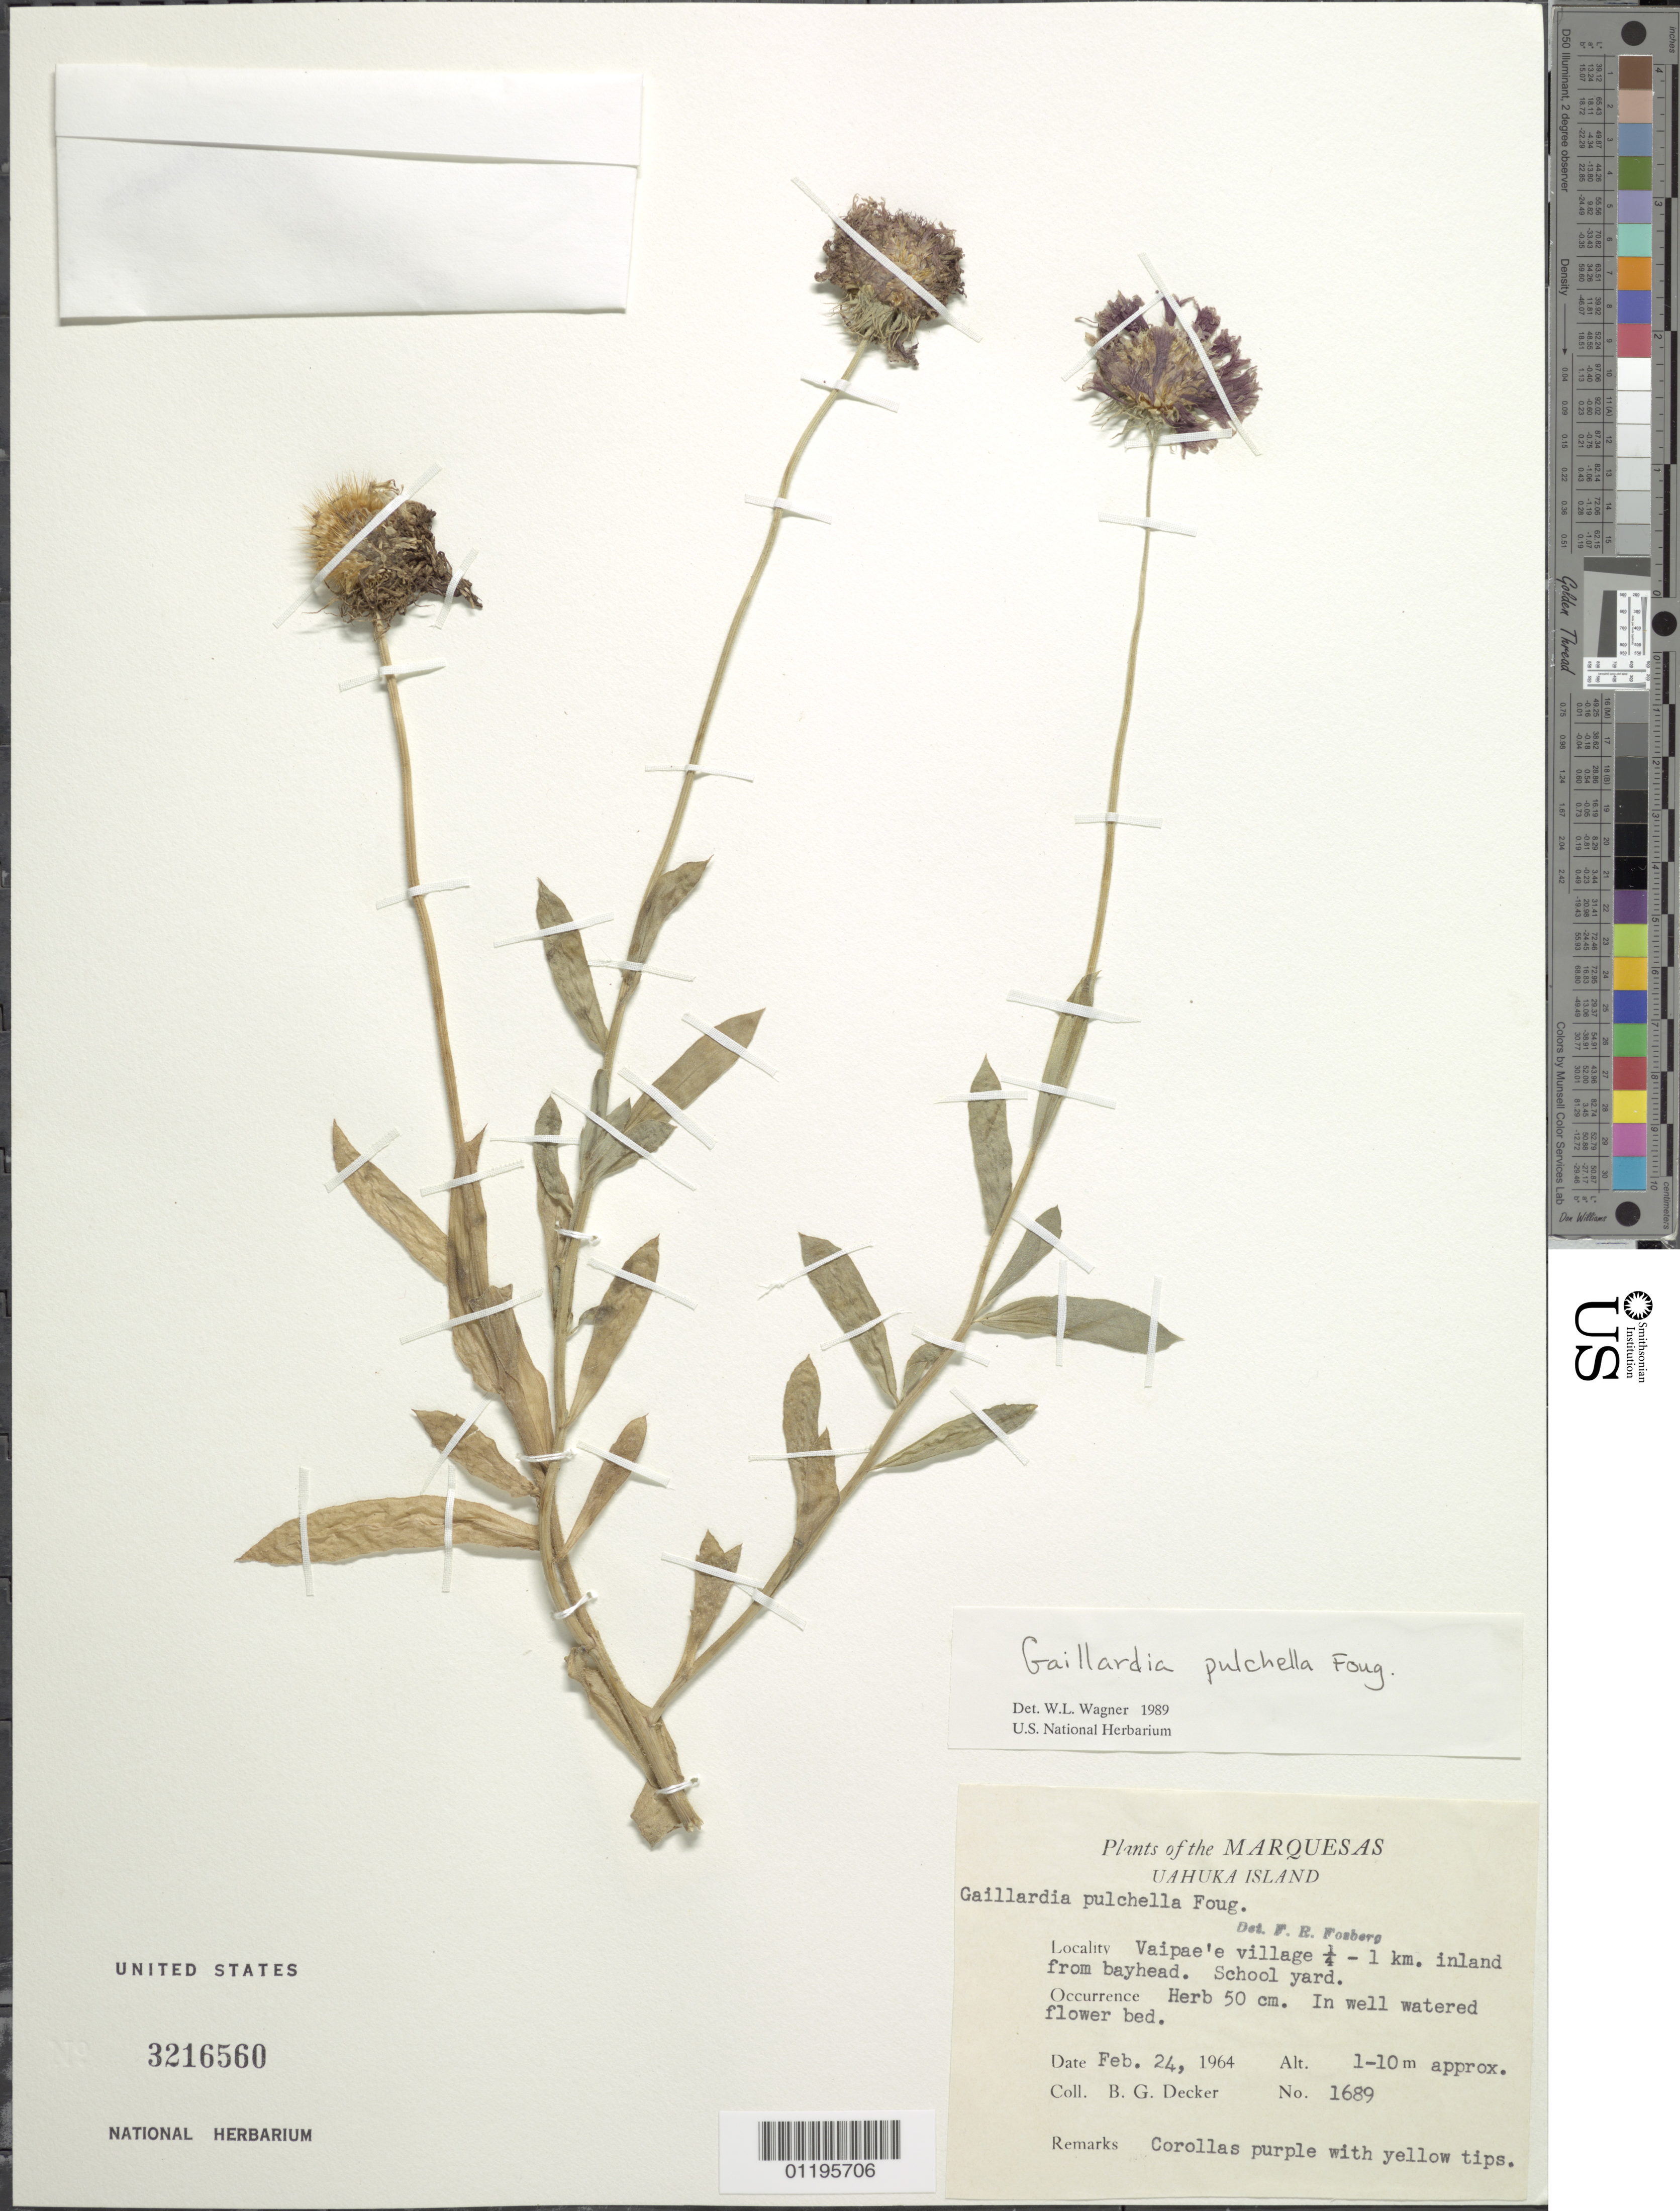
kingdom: Plantae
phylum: Tracheophyta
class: Magnoliopsida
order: Asterales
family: Asteraceae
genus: Gaillardia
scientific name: Gaillardia pulchella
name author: Foug.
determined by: Wagner, W. L., (BOT), Smithsonian Institution - National Museum of Natural History (UNITED STATES)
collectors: B. G. Decker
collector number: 1689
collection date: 1964-02-24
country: French Polynesia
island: Ua Huka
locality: Vaipae'e village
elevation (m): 1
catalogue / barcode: US 3216560